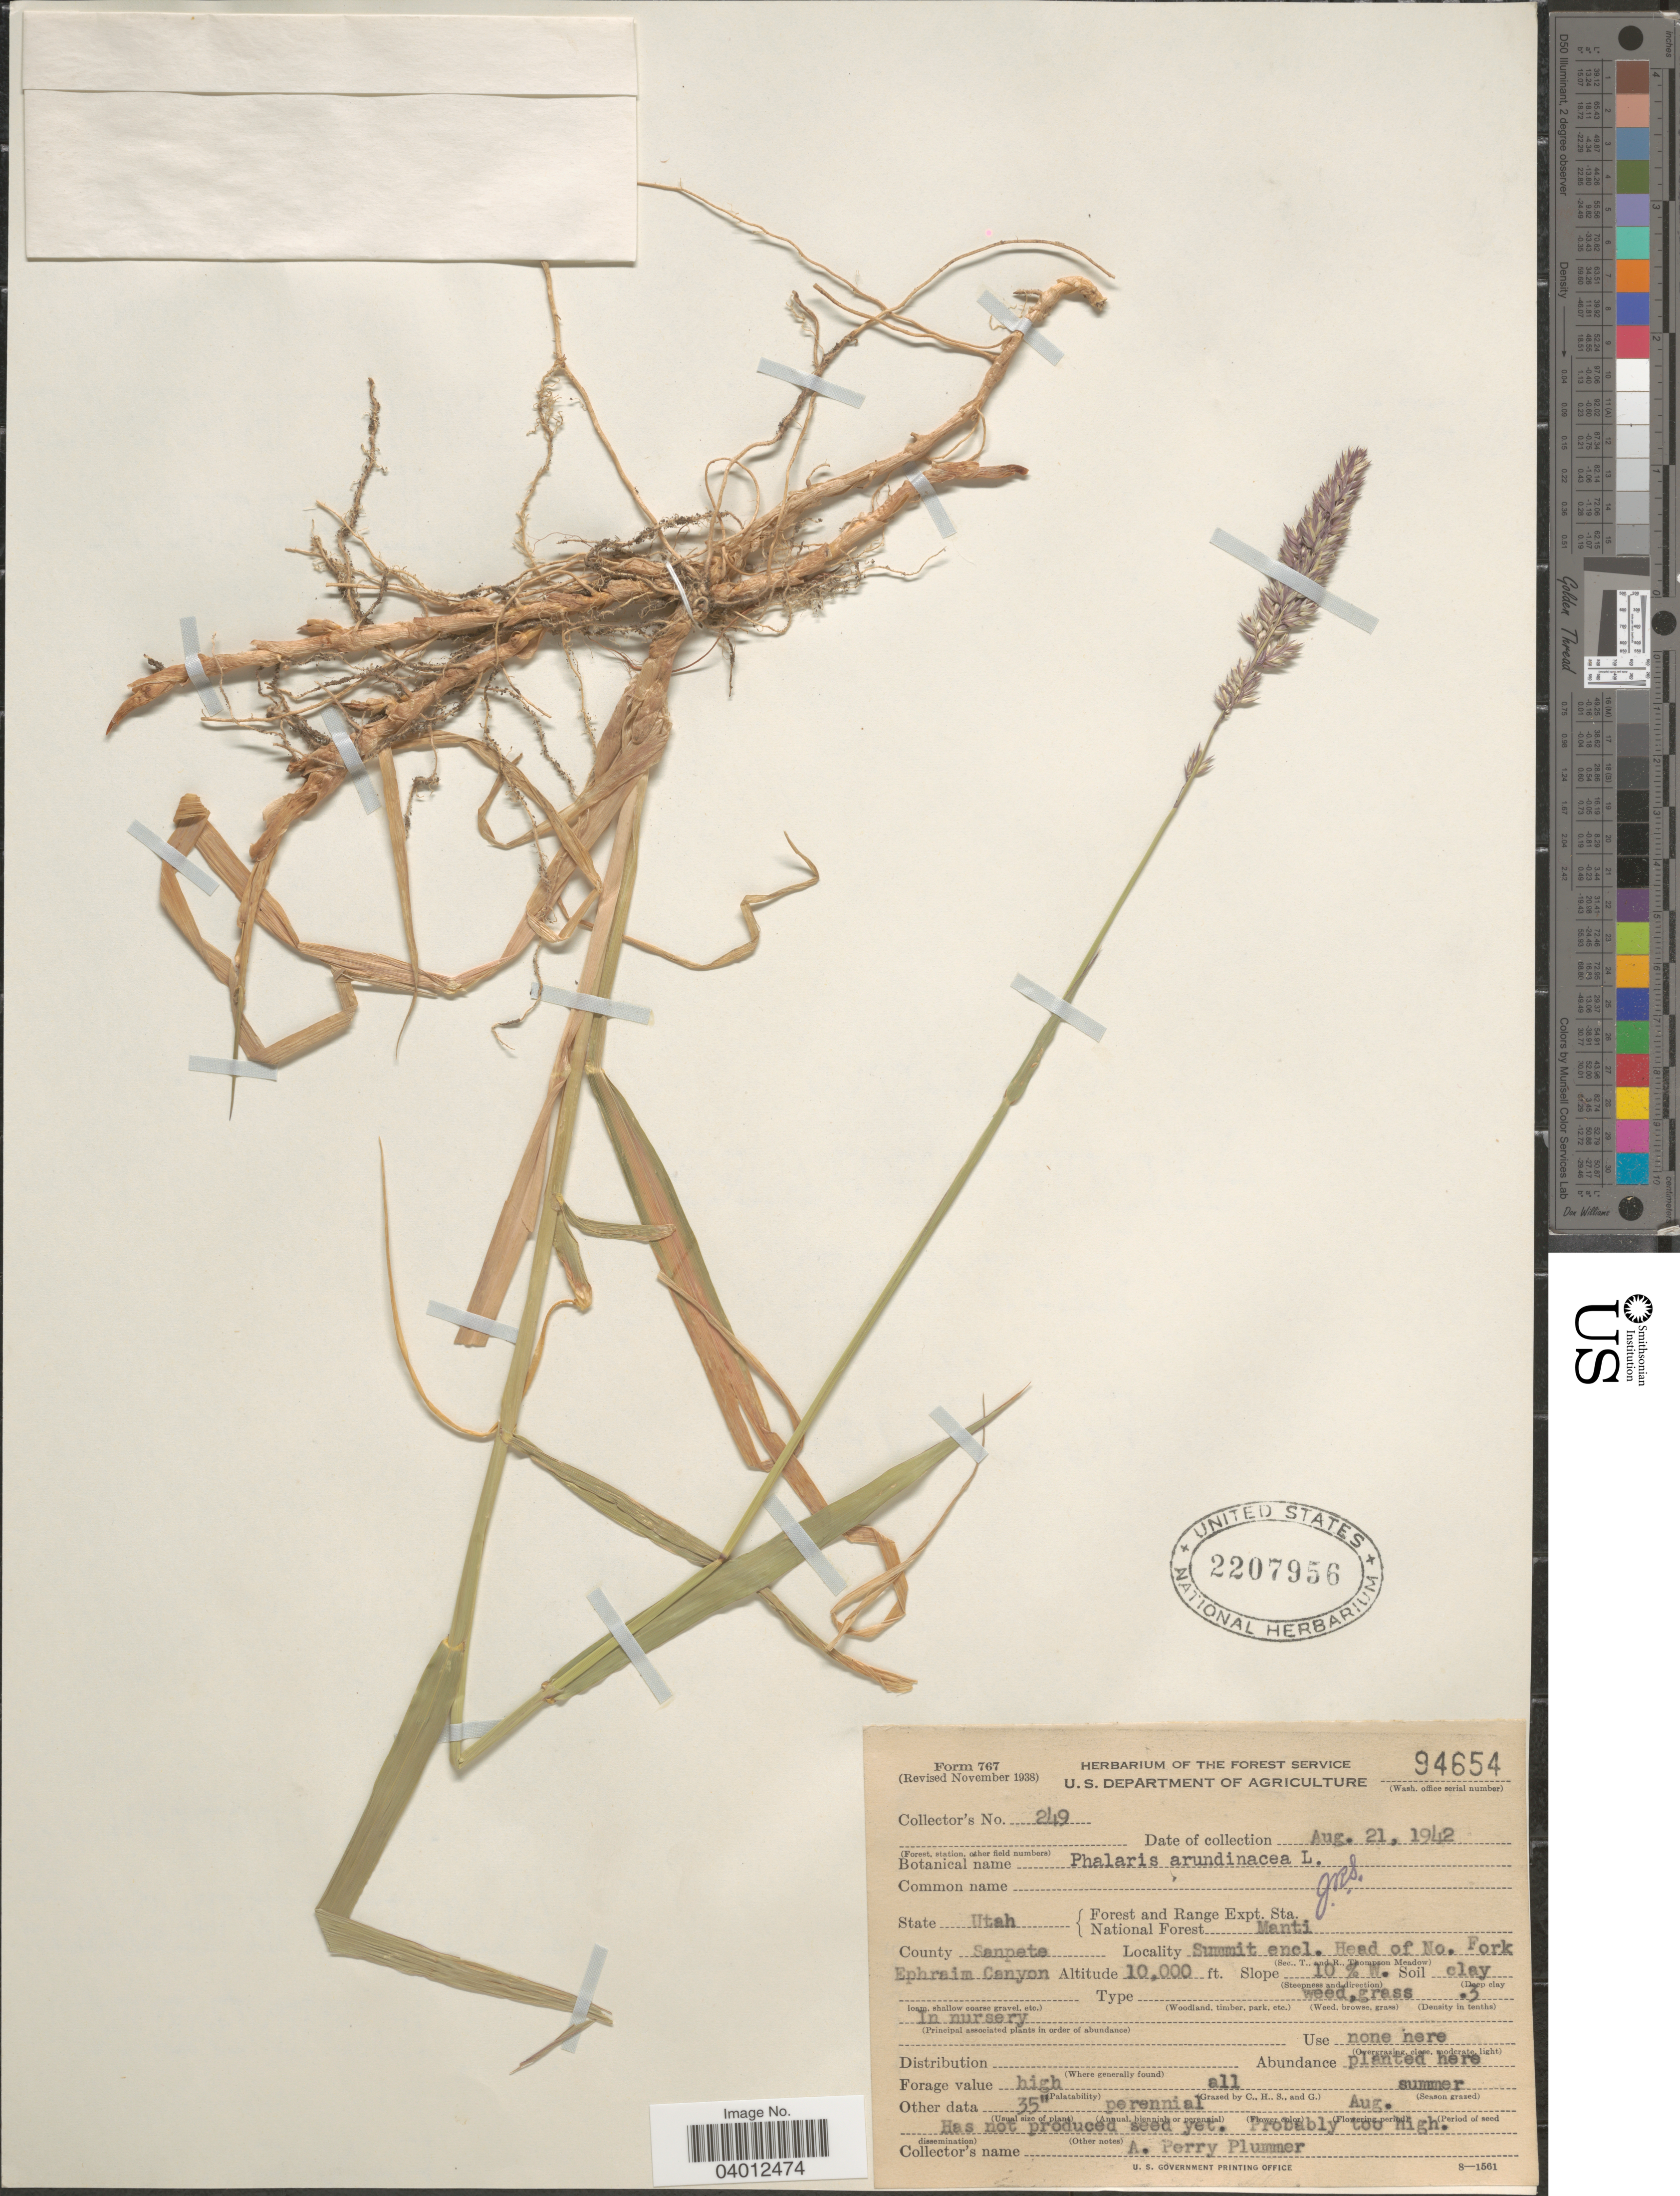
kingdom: Plantae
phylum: Tracheophyta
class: Liliopsida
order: Poales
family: Poaceae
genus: Phalaris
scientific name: Phalaris arundinacea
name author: L.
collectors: A. Plummer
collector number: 249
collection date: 1942-08-21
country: United States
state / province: Utah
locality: Forest and Range Expt. Sta. National Forest Manti. County Sanpete. Summit encl. Head of No. Fork. Ephraim Canyon.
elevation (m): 3048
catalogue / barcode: US 2207956